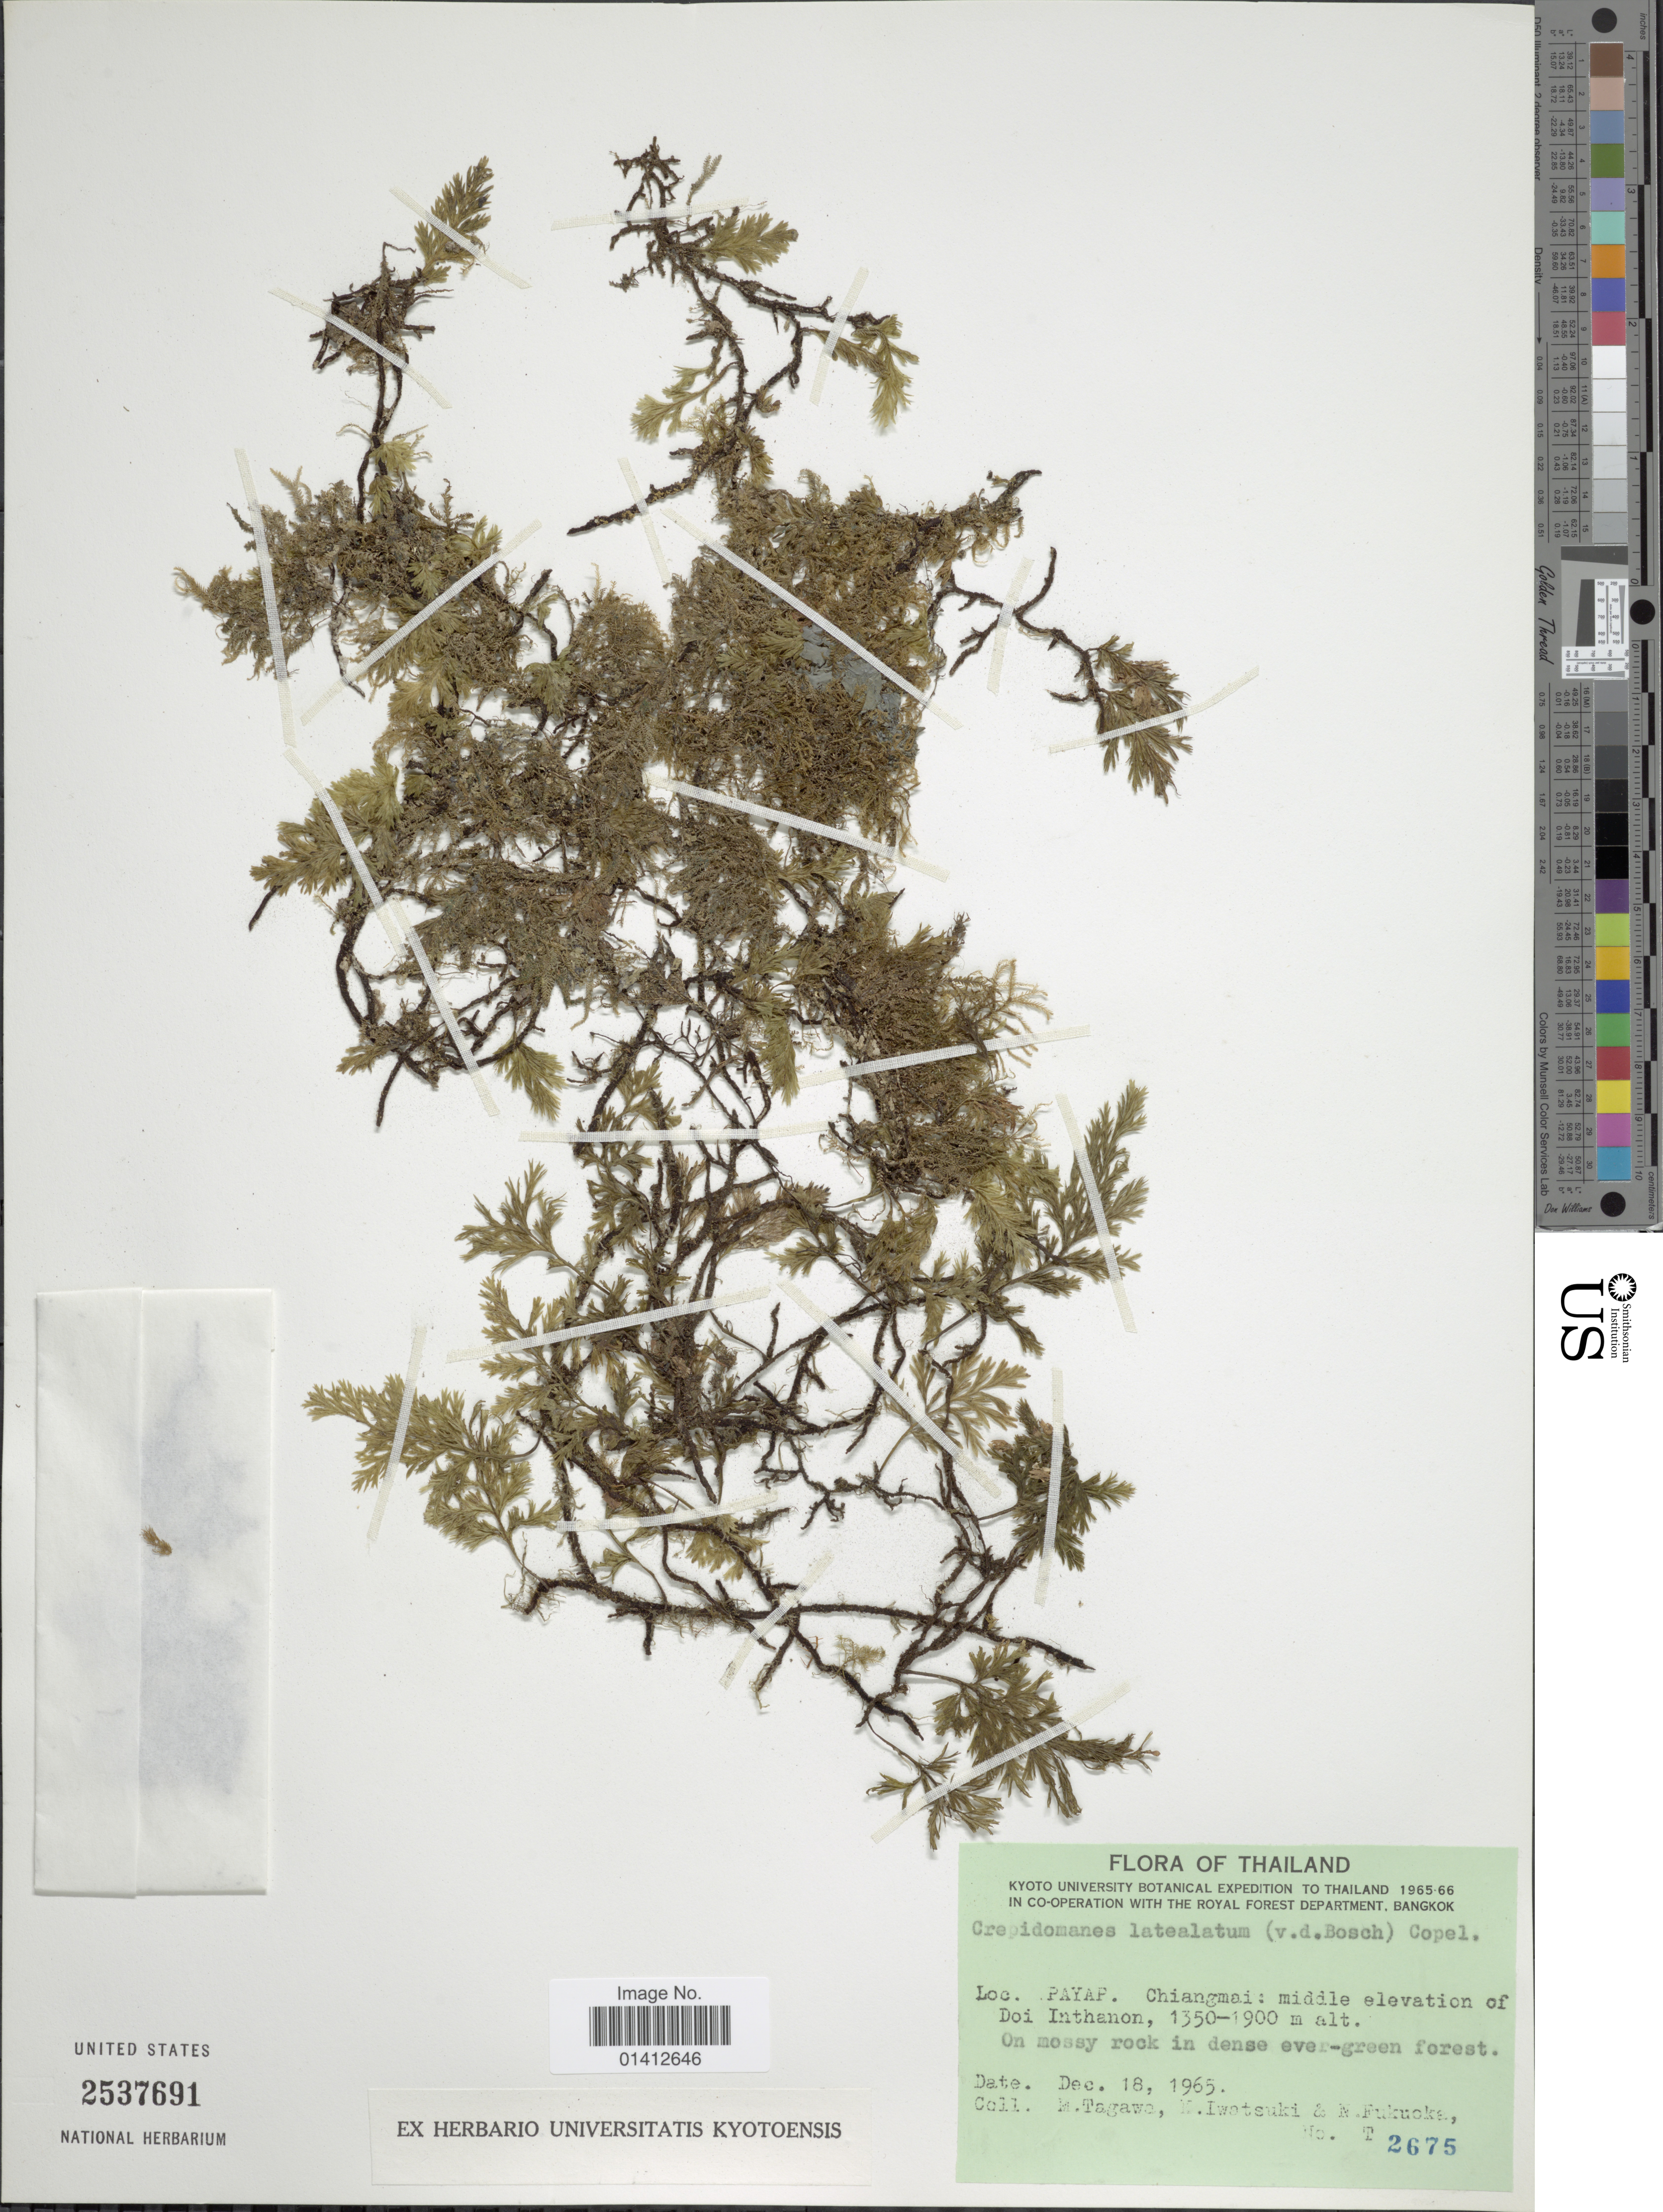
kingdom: Plantae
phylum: Tracheophyta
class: Polypodiopsida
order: Hymenophyllales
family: Hymenophyllaceae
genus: Crepidomanes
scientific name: Crepidomanes latealatum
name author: (Bosch) Copel.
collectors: M. Tagawa, K. Iwatsuki & N. Fukuoka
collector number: T 2675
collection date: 1965-12-18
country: Thailand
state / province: Chiang Mai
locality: Payap. Chiangmai: middle elevation of Doi Inthanon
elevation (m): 1350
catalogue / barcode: US 2537691